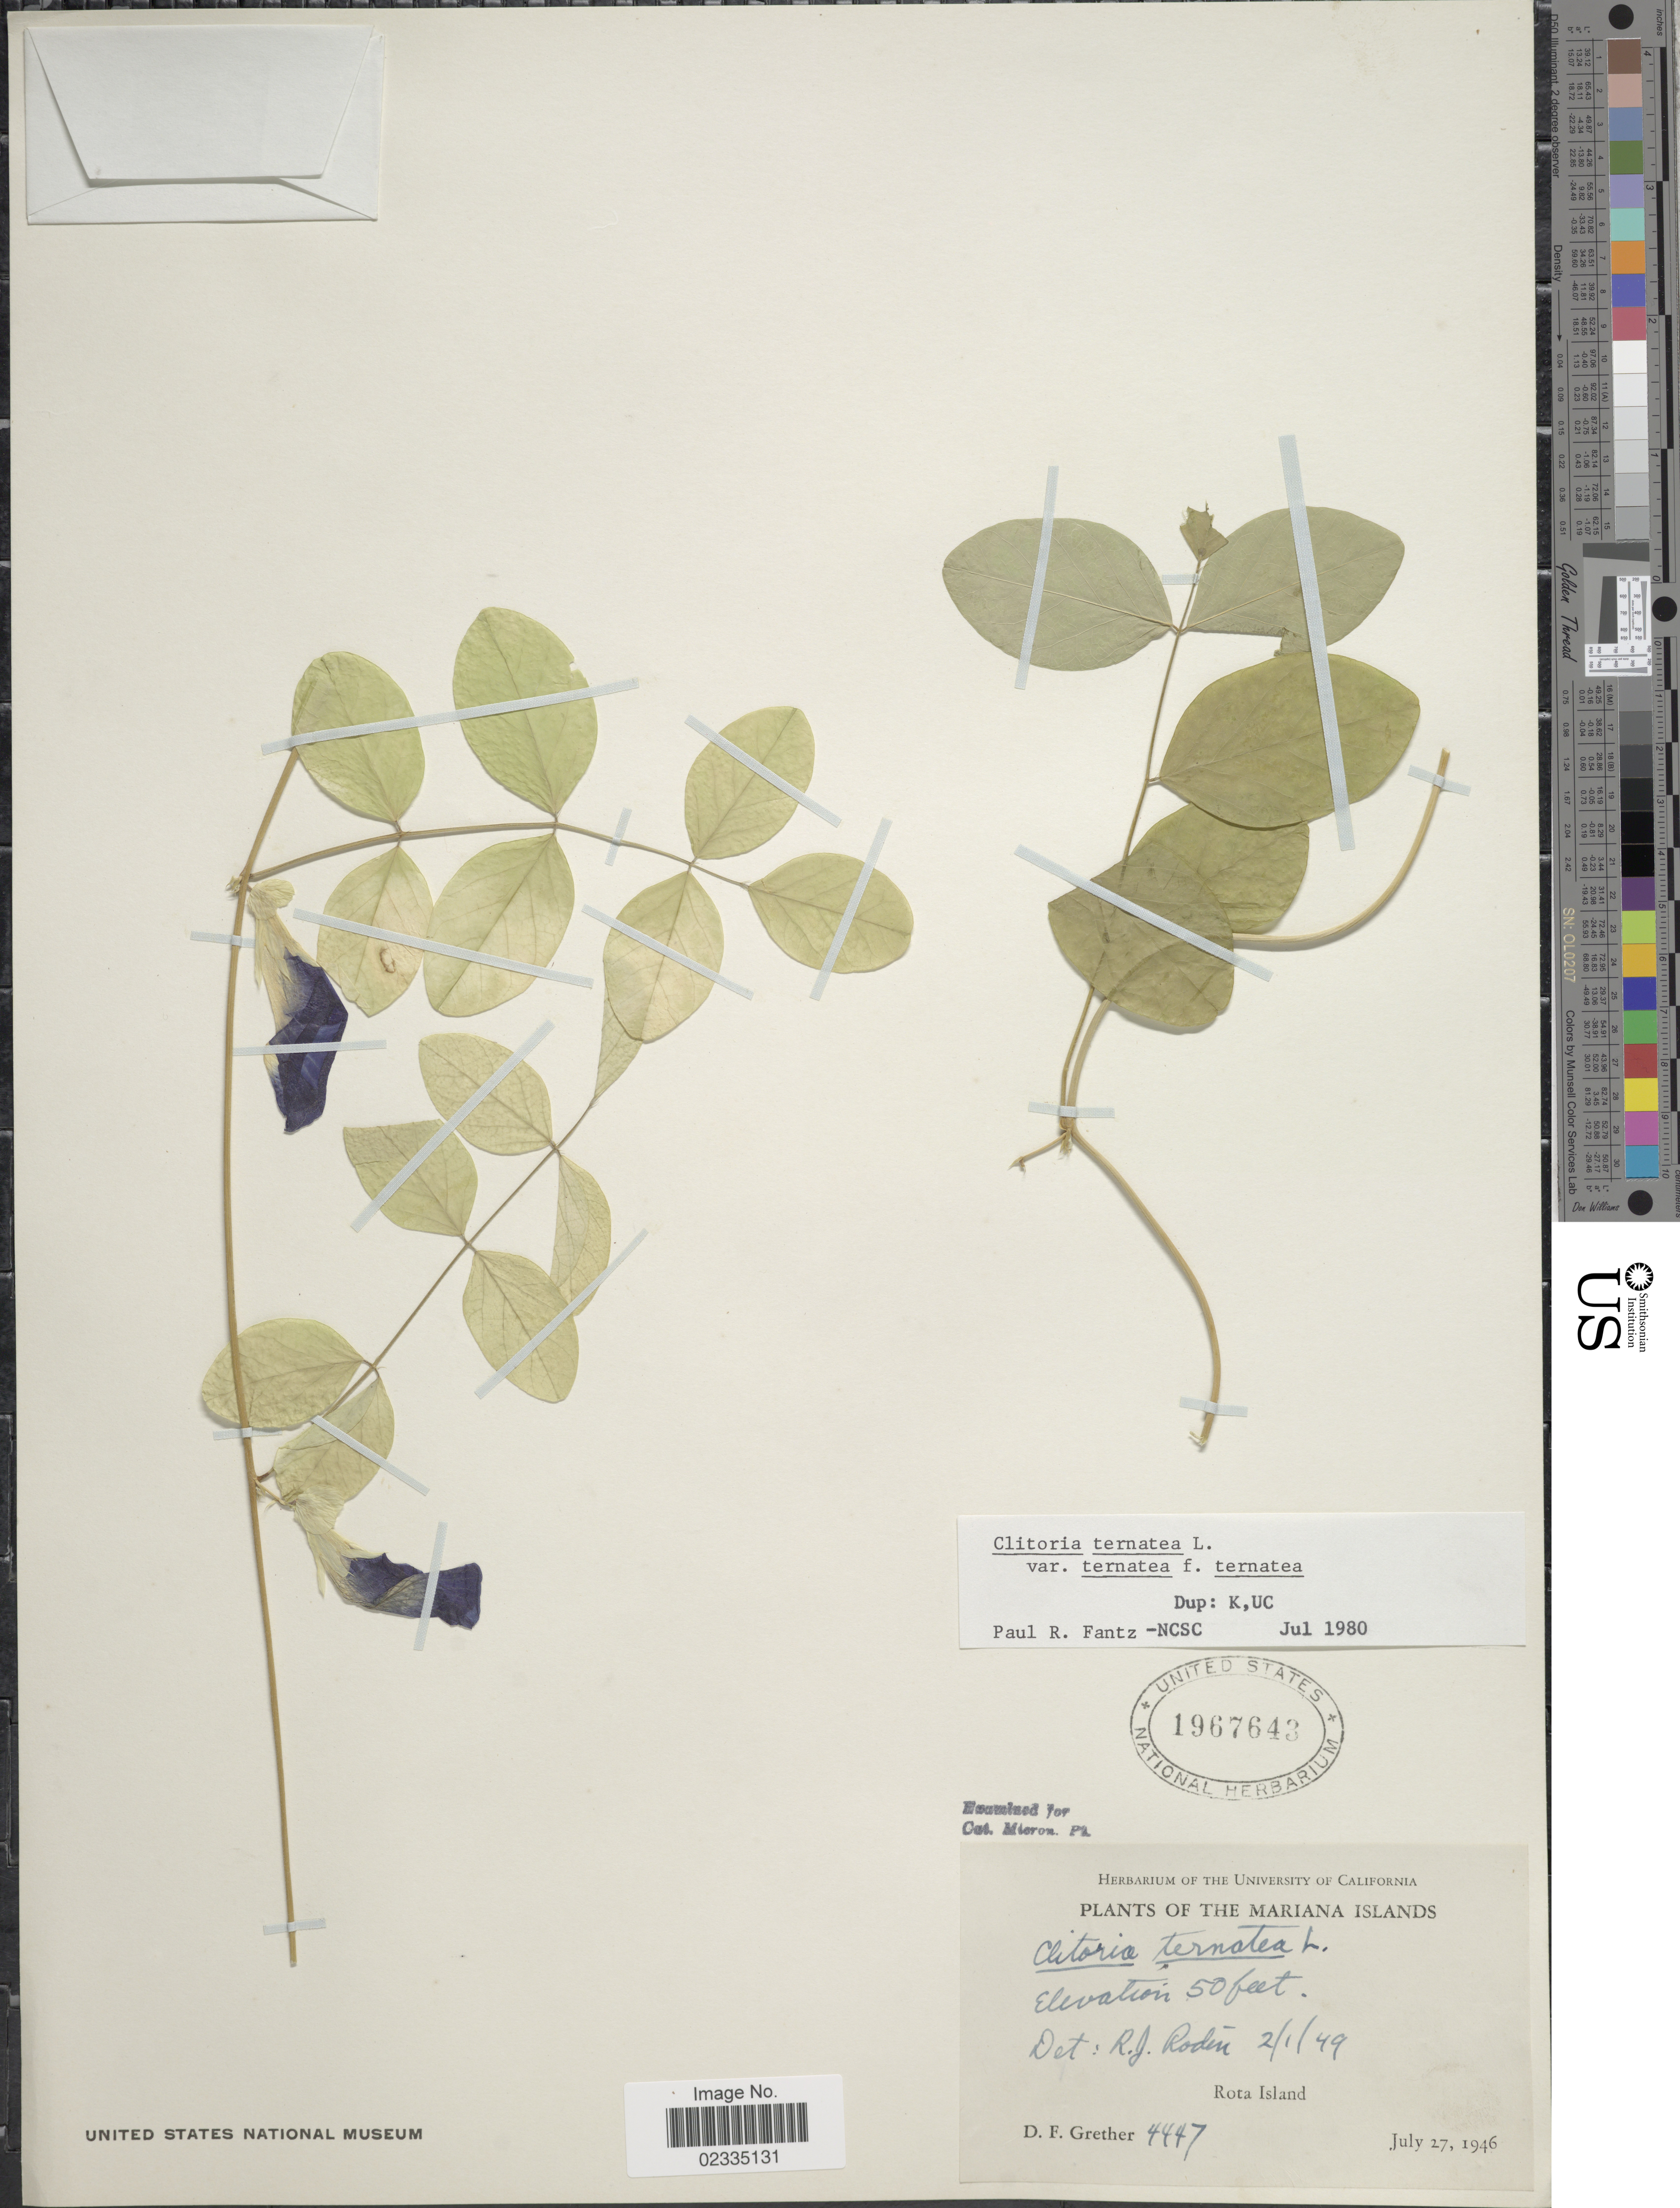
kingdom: Plantae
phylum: Tracheophyta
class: Magnoliopsida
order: Fabales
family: Fabaceae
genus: Clitoria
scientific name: Clitoria ternatea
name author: L.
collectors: D. F. Grether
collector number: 4447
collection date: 1946-07-27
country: Northern Mariana Islands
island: Rota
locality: Rota Island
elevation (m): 15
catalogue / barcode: US 1967643